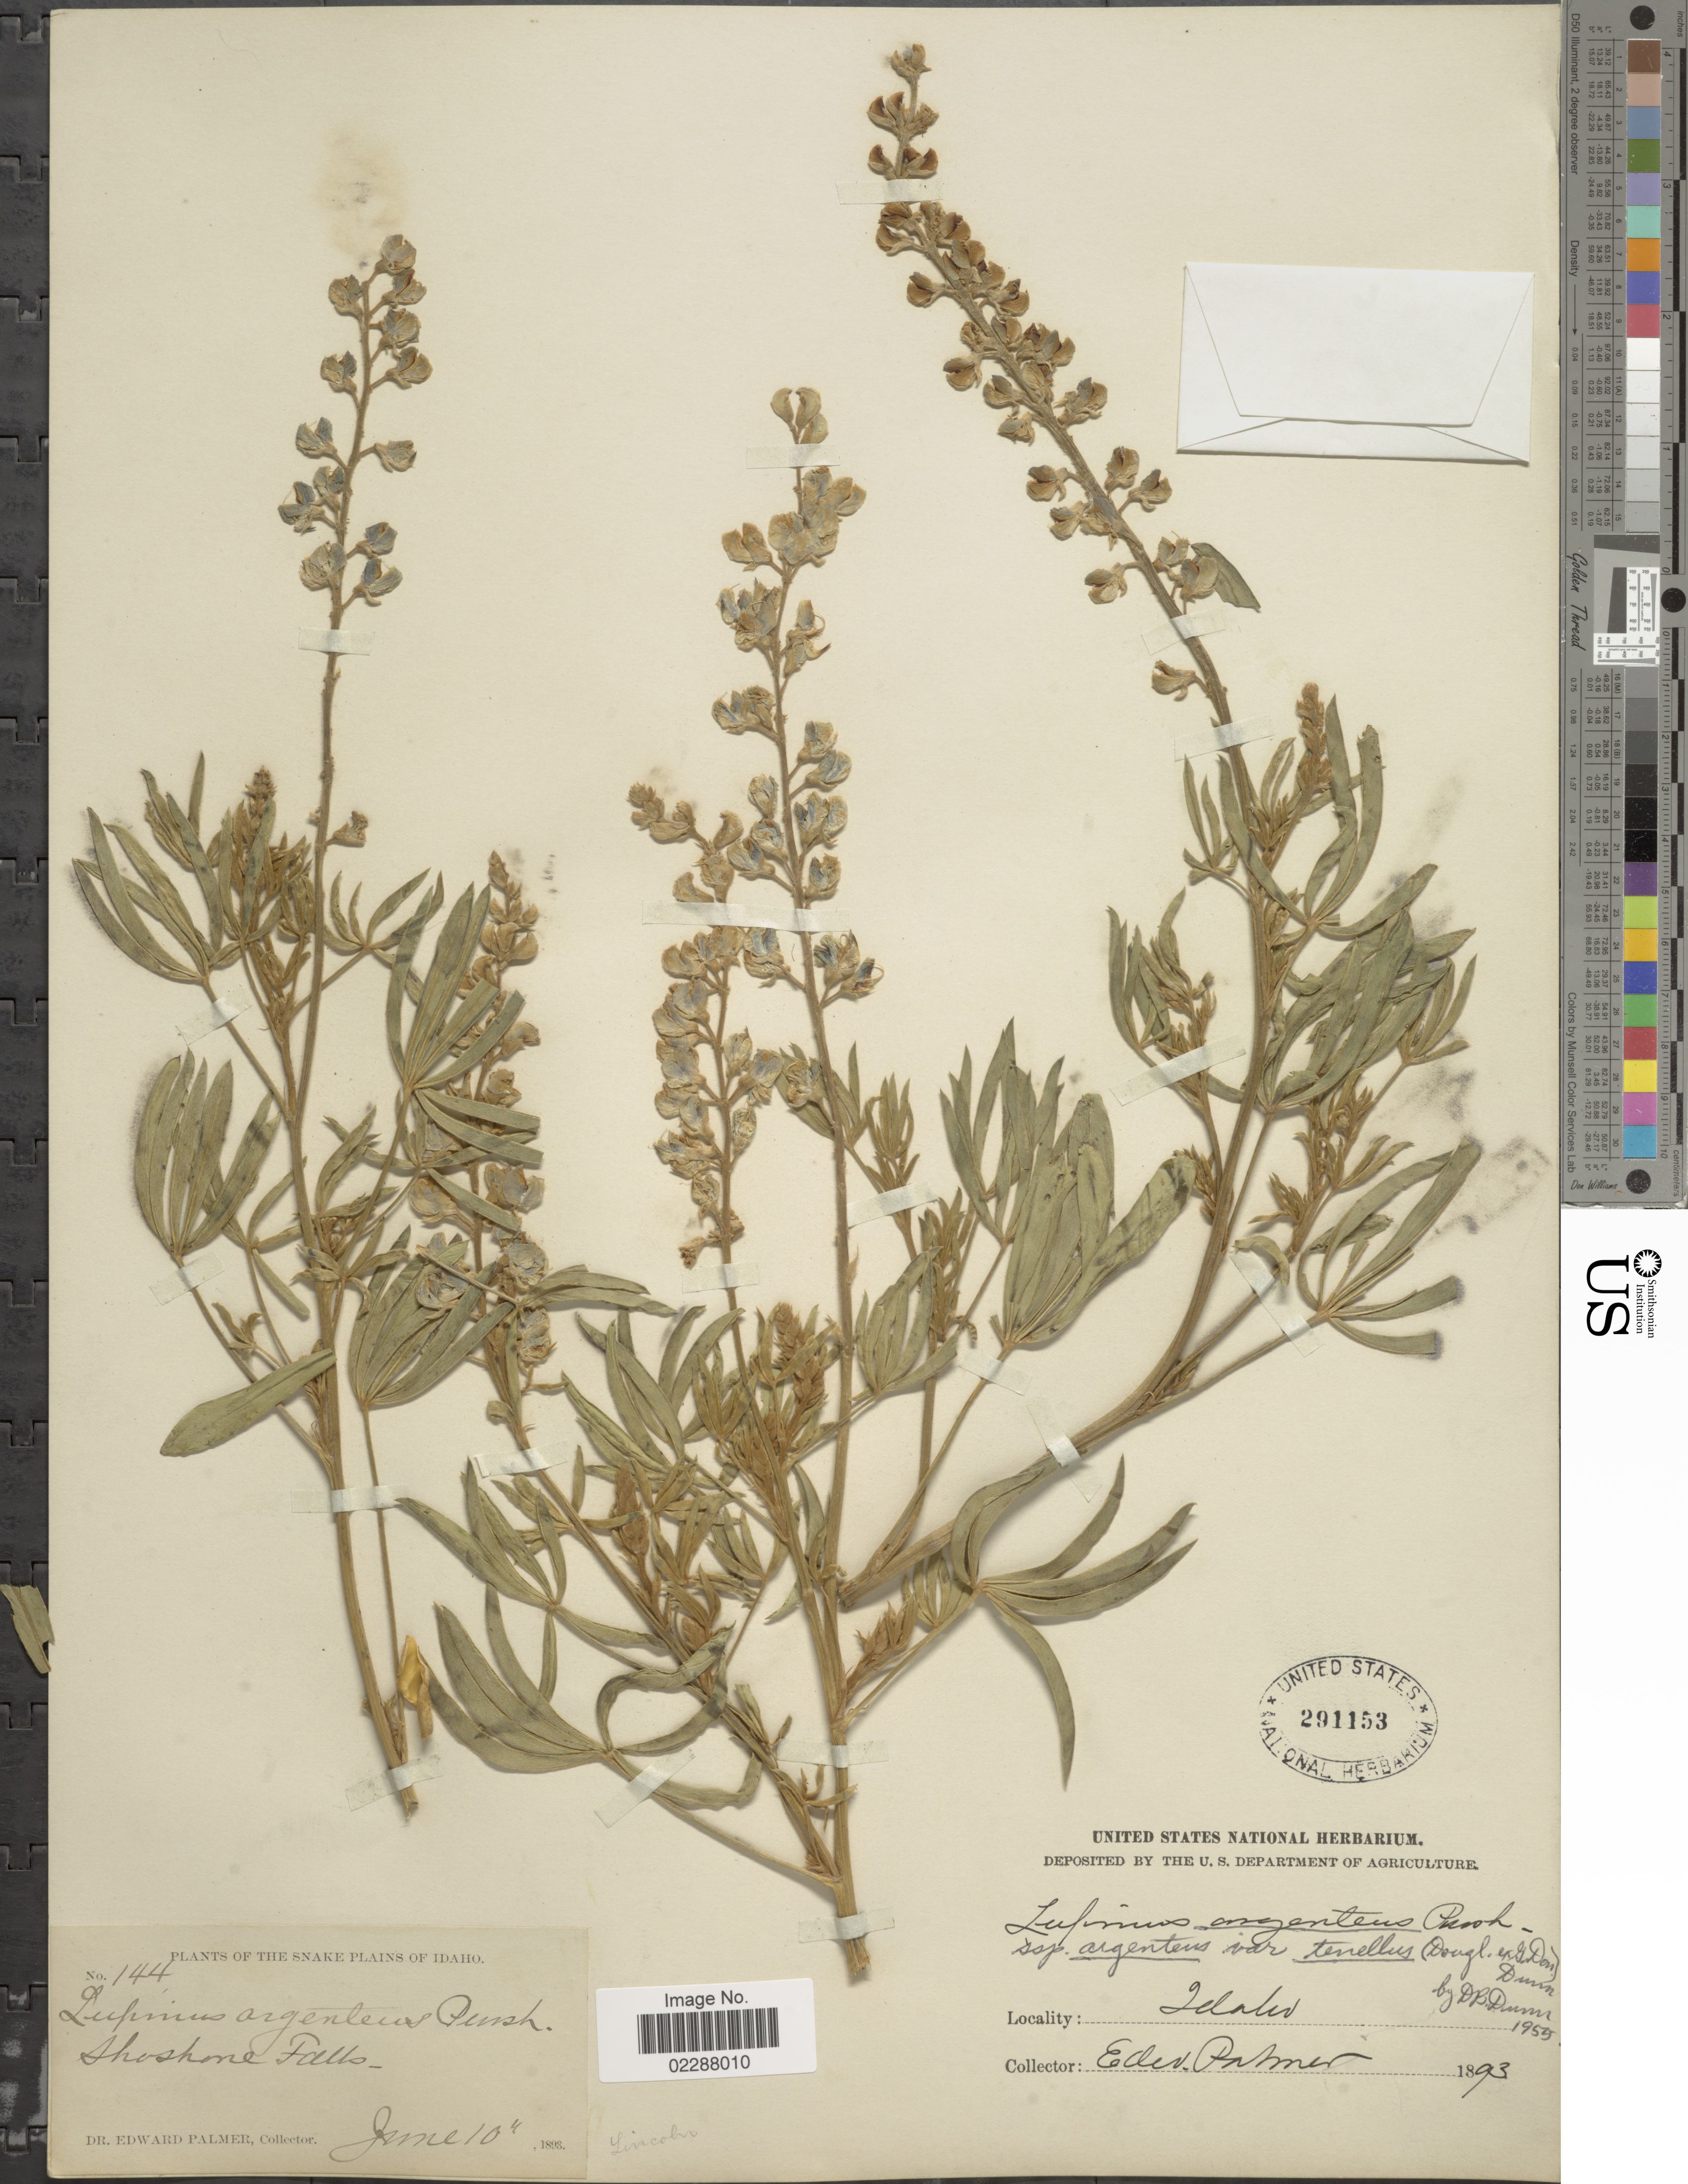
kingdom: Plantae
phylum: Tracheophyta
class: Magnoliopsida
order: Fabales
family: Fabaceae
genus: Lupinus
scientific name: Lupinus tenellus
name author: Douglas ex G. Don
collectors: E. Palmer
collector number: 144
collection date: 1893-06-10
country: United States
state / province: Idaho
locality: Snake plains, Shoshone Falls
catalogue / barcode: US 291153